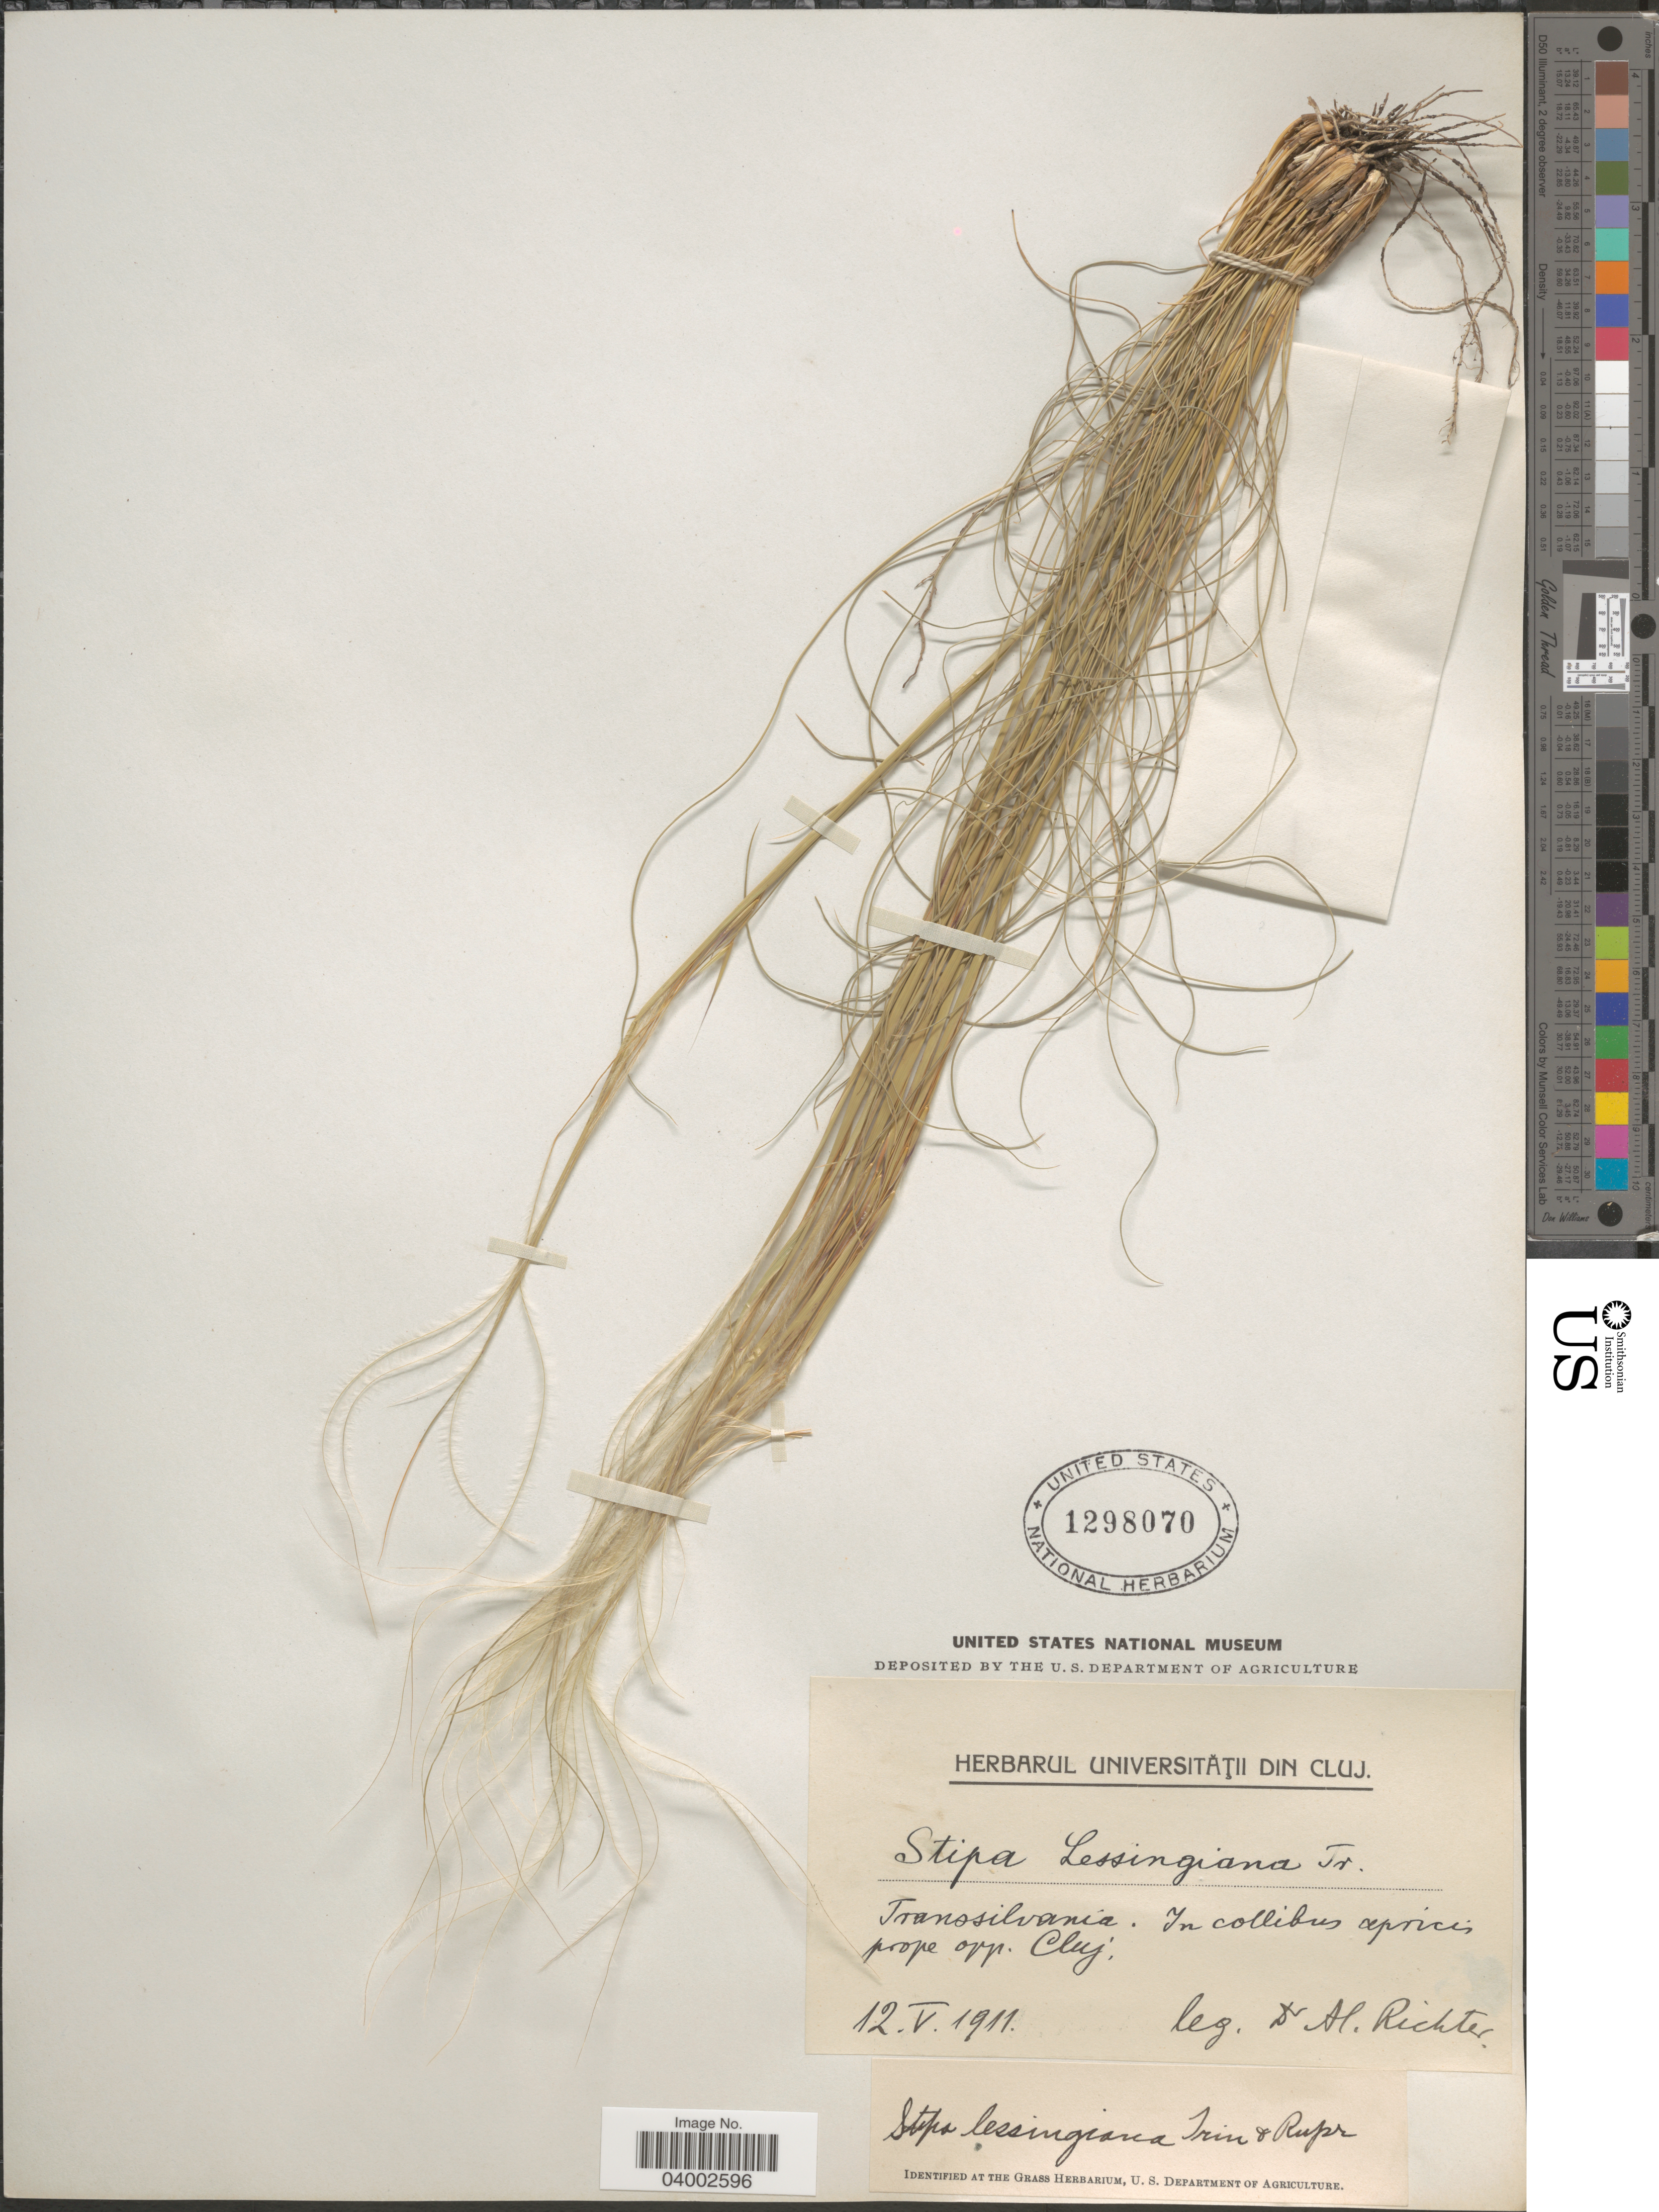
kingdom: Plantae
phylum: Tracheophyta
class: Liliopsida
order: Poales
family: Poaceae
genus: Stipa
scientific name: Stipa lessingiana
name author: Trin. & Rupr.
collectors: A. Richter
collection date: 1911-05-12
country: Romania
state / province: Cluj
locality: Transsilvania: In collibus apricis prope opp. Cluj.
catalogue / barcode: US 1298070